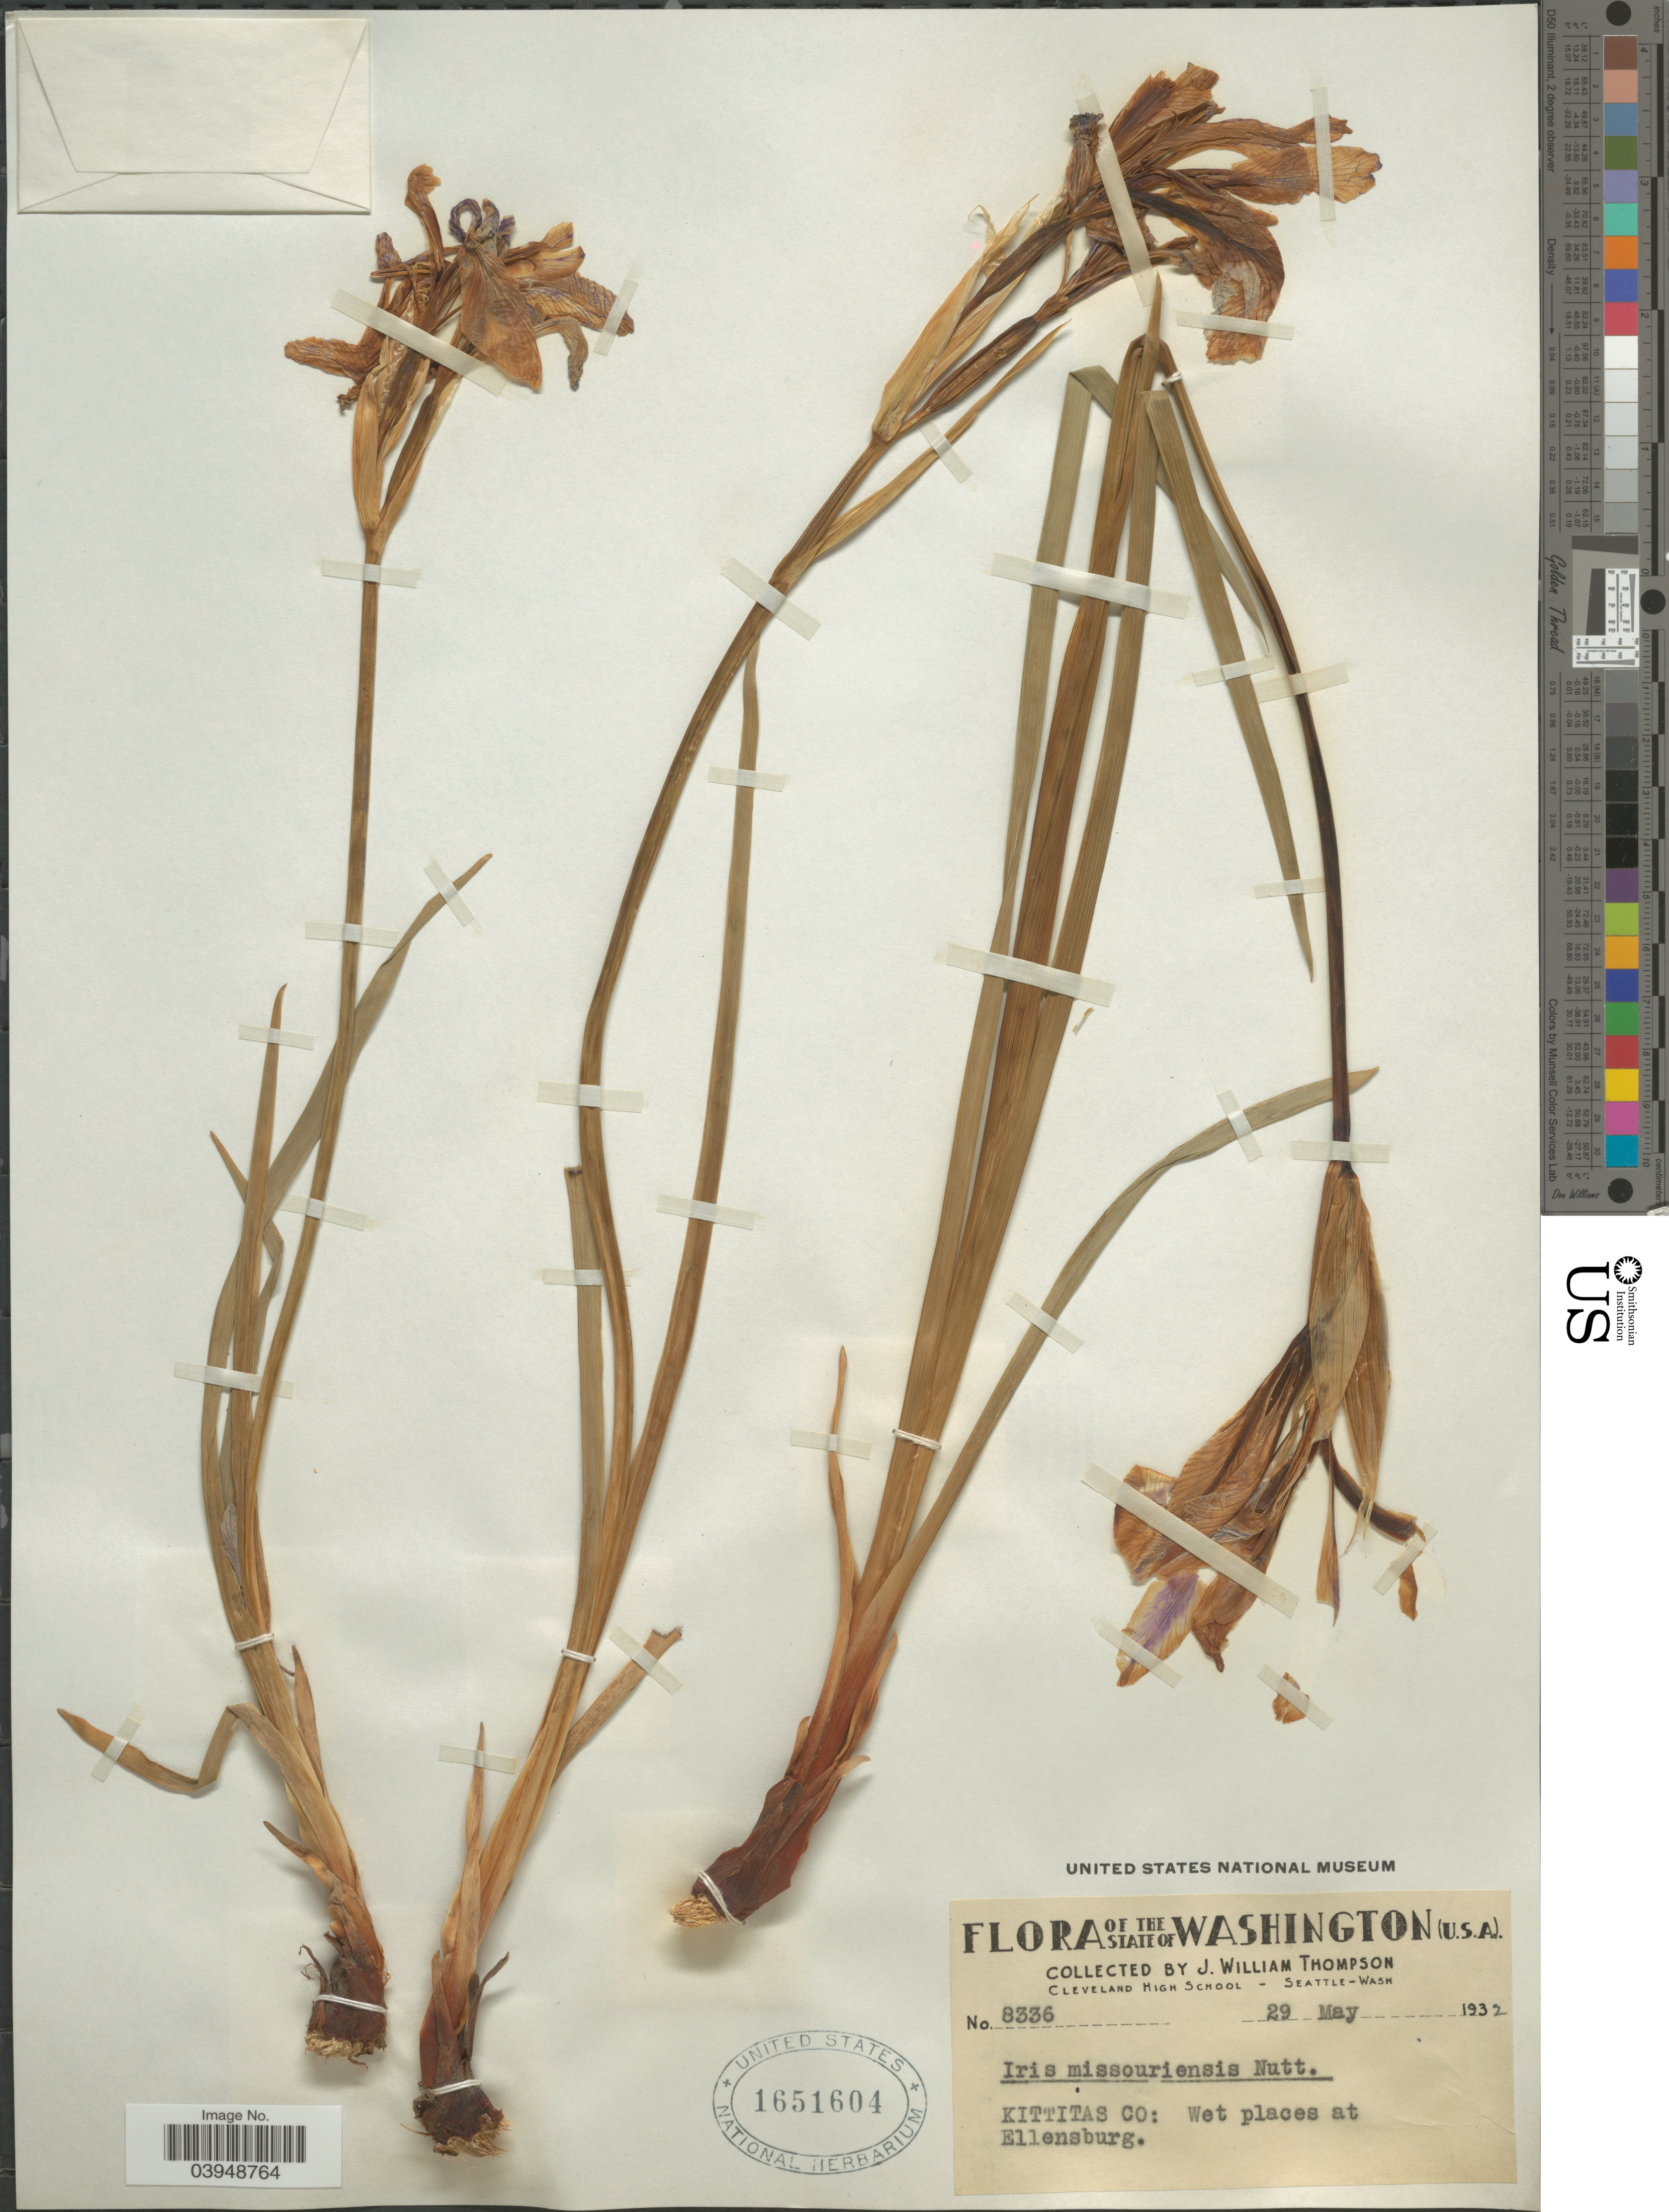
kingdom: Plantae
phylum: Tracheophyta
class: Liliopsida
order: Asparagales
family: Iridaceae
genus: Iris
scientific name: Iris missouriensis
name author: Nutt.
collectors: J. W. Thompson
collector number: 8336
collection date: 1932-05-29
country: United States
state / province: Washington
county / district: Kittitas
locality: Kittitas Co: Wet places at Ellensburg.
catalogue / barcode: US 1651604